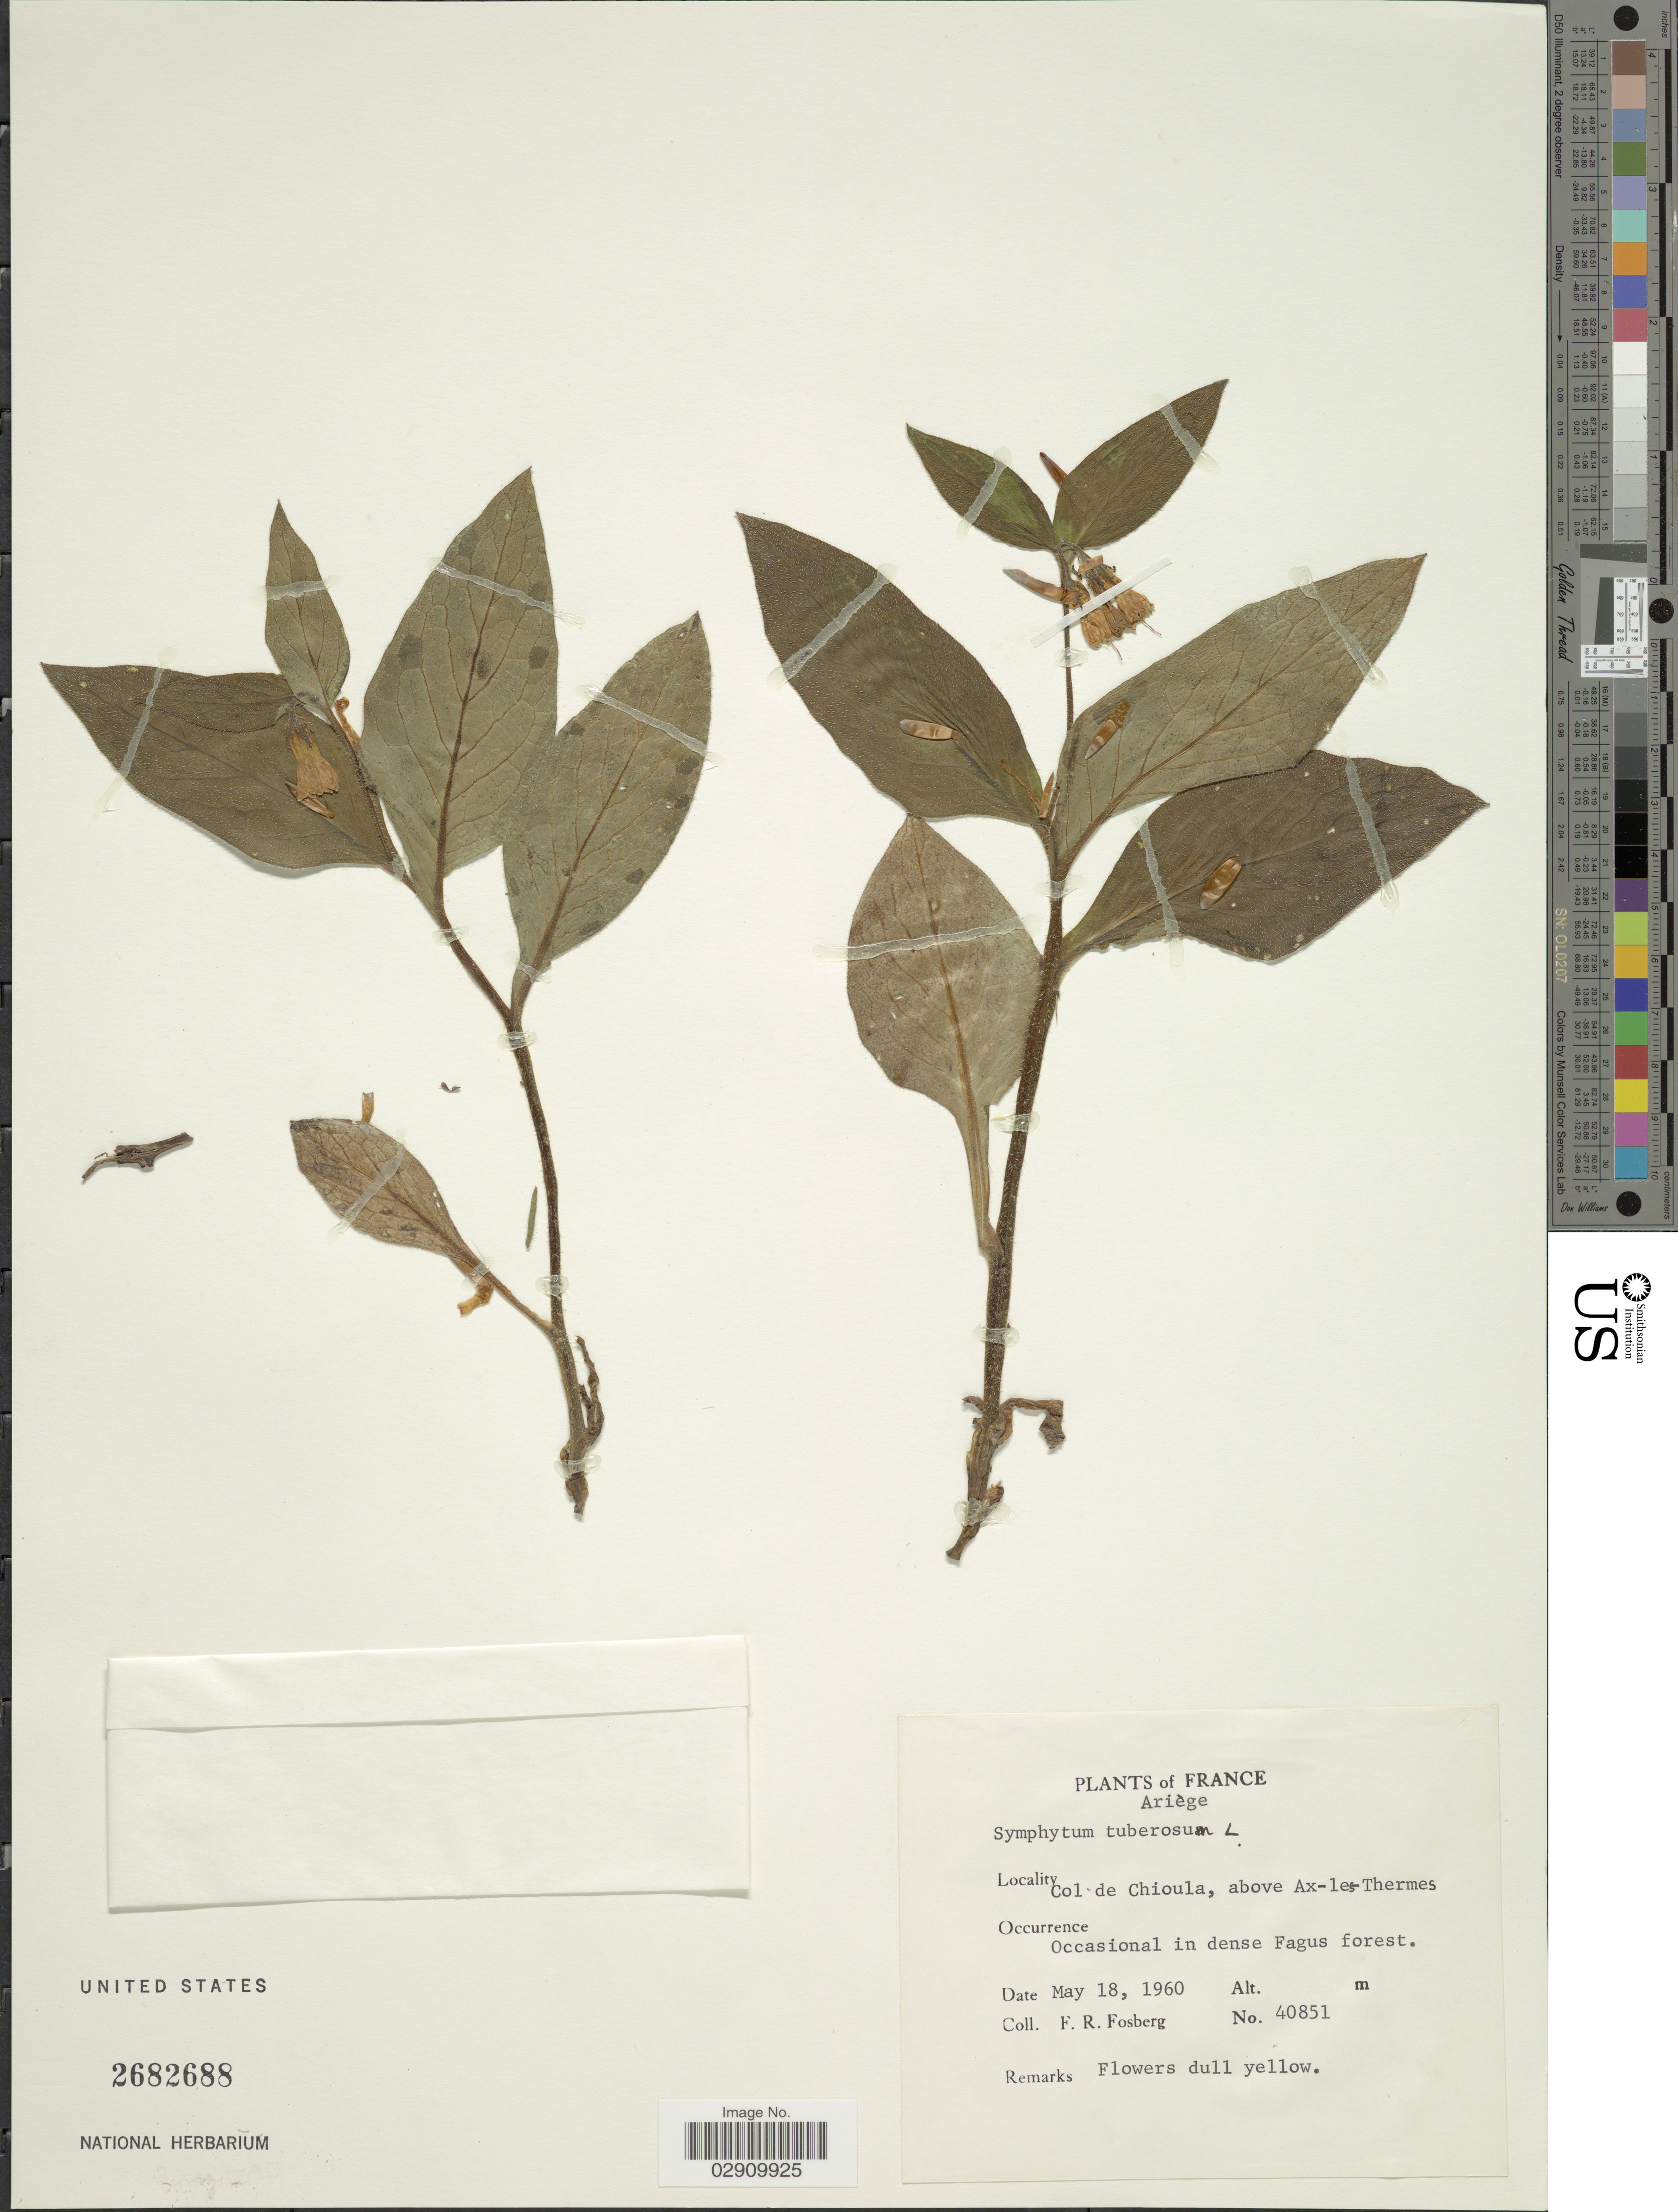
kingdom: Plantae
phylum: Tracheophyta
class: Magnoliopsida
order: Boraginales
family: Boraginaceae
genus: Symphytum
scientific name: Symphytum tuberosum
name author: L.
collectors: F. R. Fosberg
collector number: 40851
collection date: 1960-05-18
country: France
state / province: Occitanie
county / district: Ariège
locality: Ariège, Col de Chioula, above Ax-les-Thermes.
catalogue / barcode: US 2682688